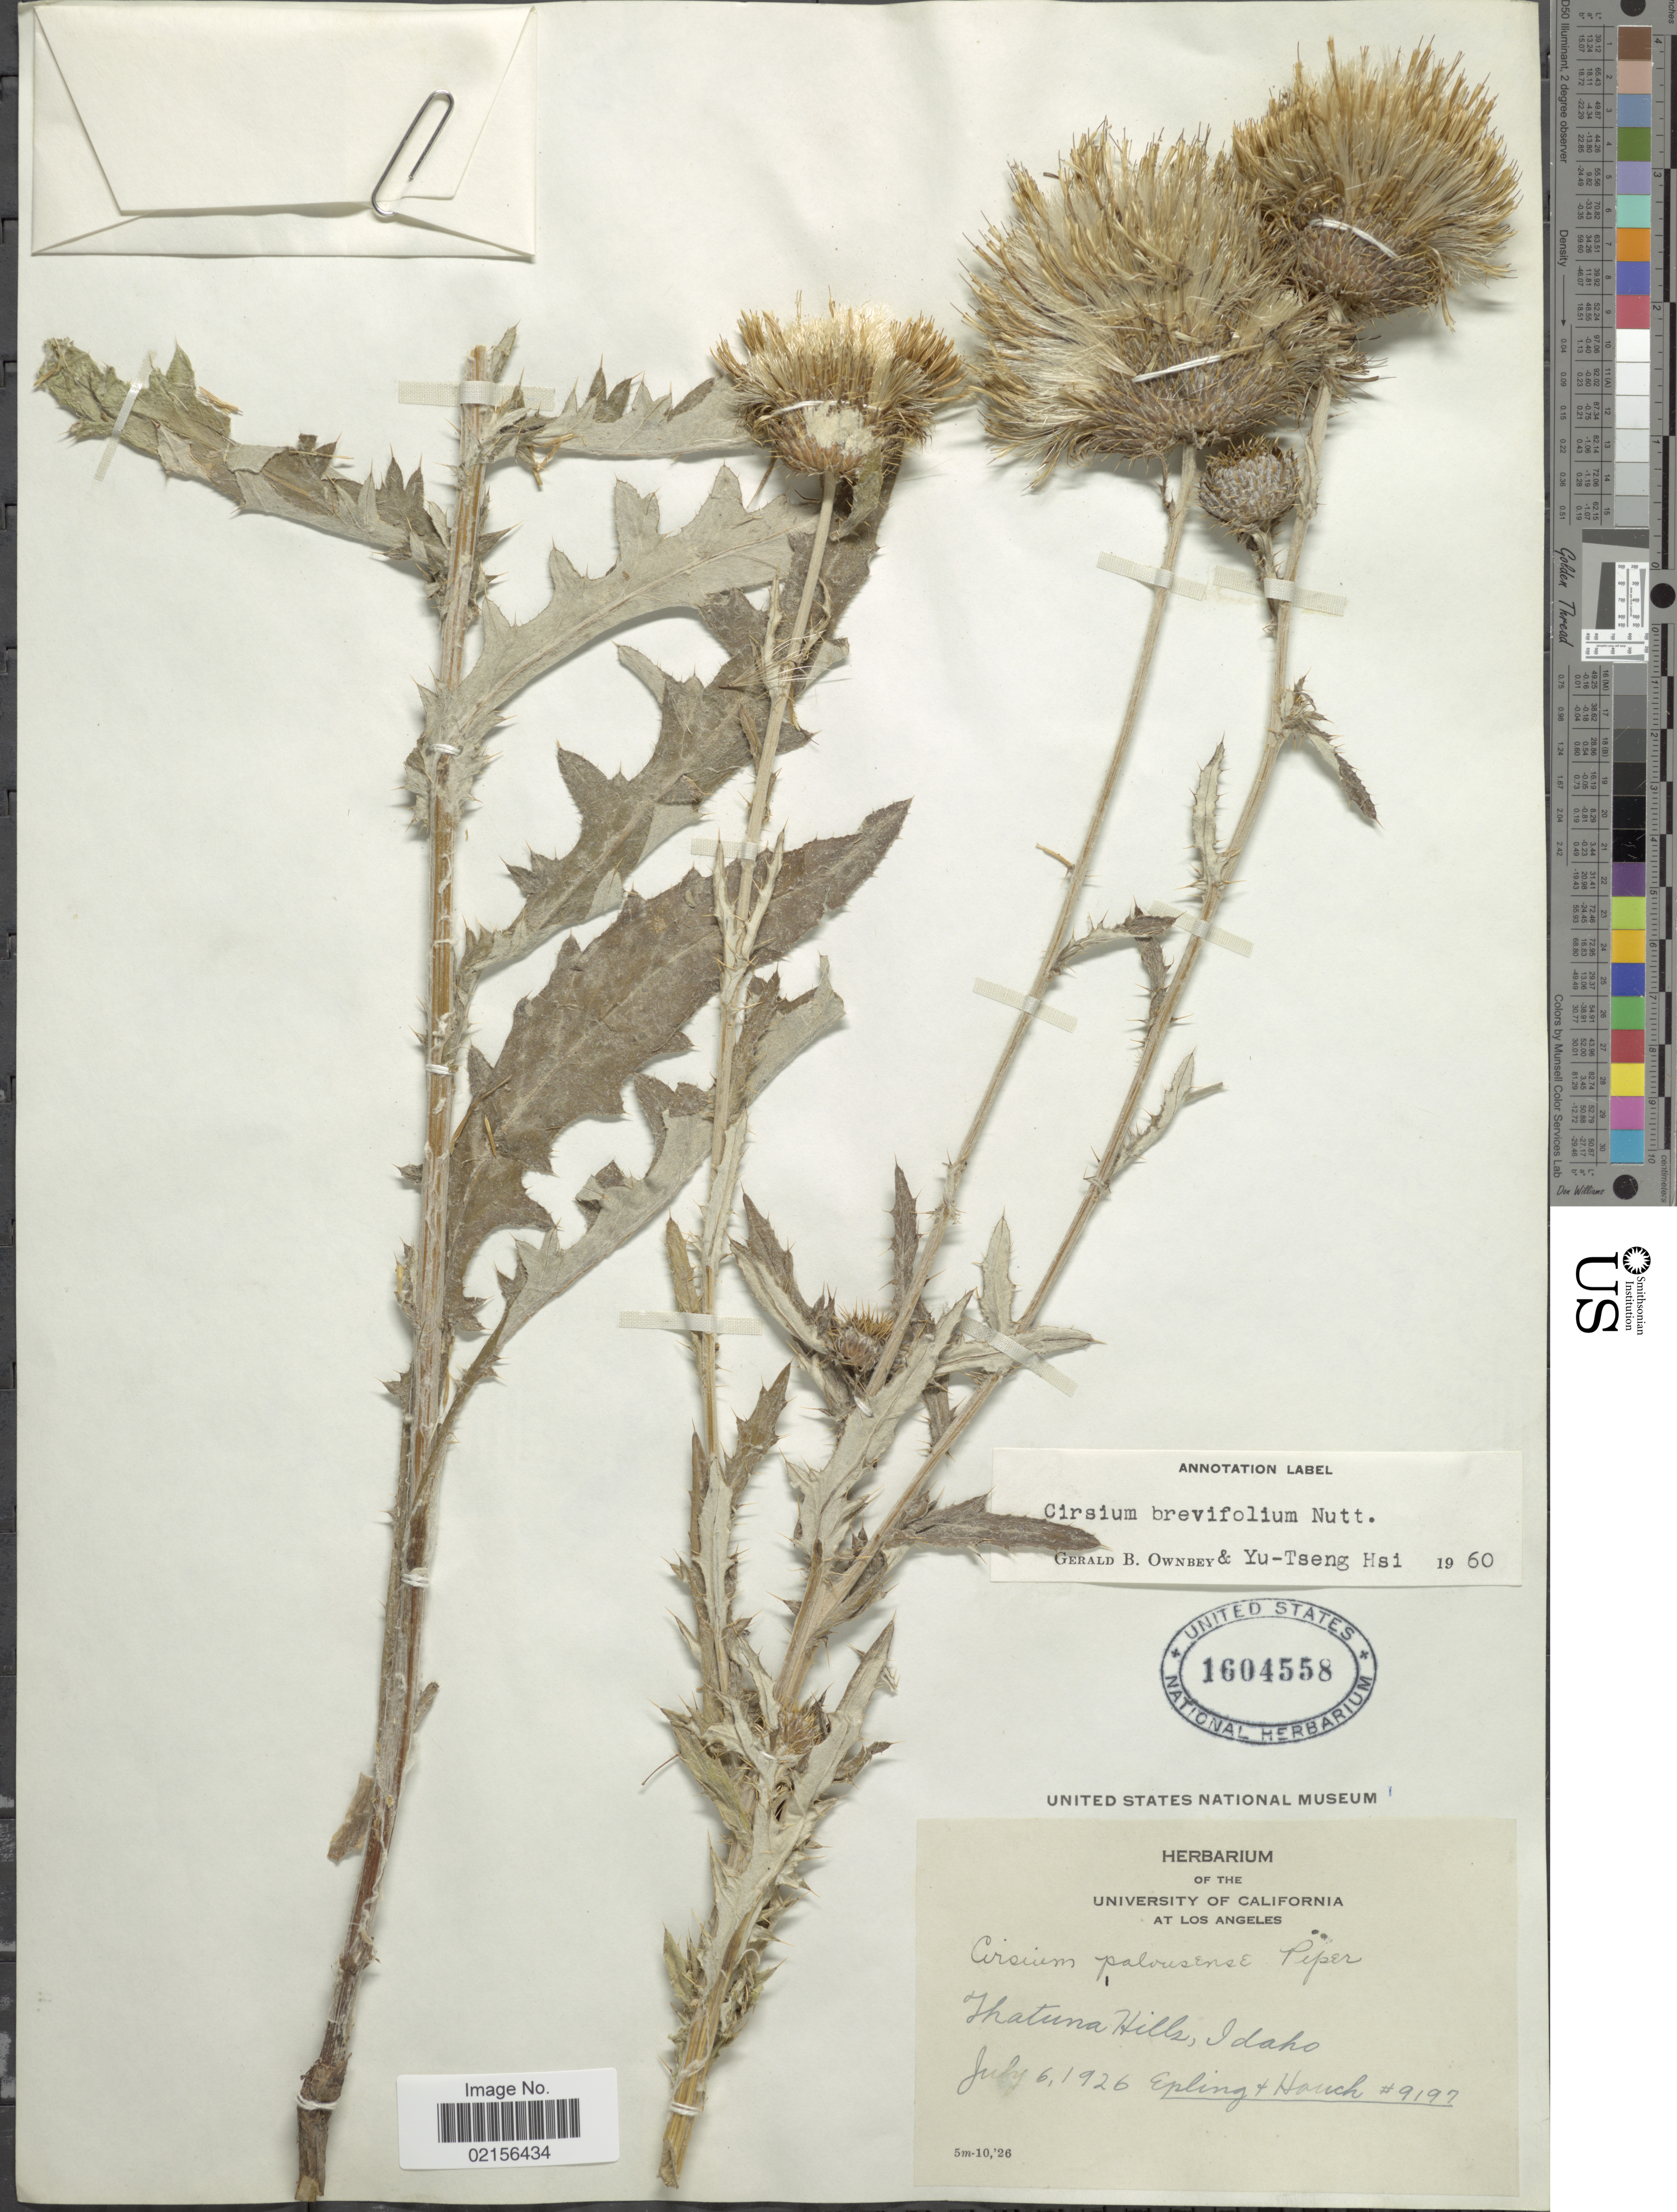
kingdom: Plantae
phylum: Tracheophyta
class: Magnoliopsida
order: Asterales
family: Asteraceae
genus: Cirsium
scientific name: Cirsium brevifolium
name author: Nutt.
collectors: -- Epling & -. Hauch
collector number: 9197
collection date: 1926-07-06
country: United States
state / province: Idaho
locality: Thatuna Hills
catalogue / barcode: US 1604558